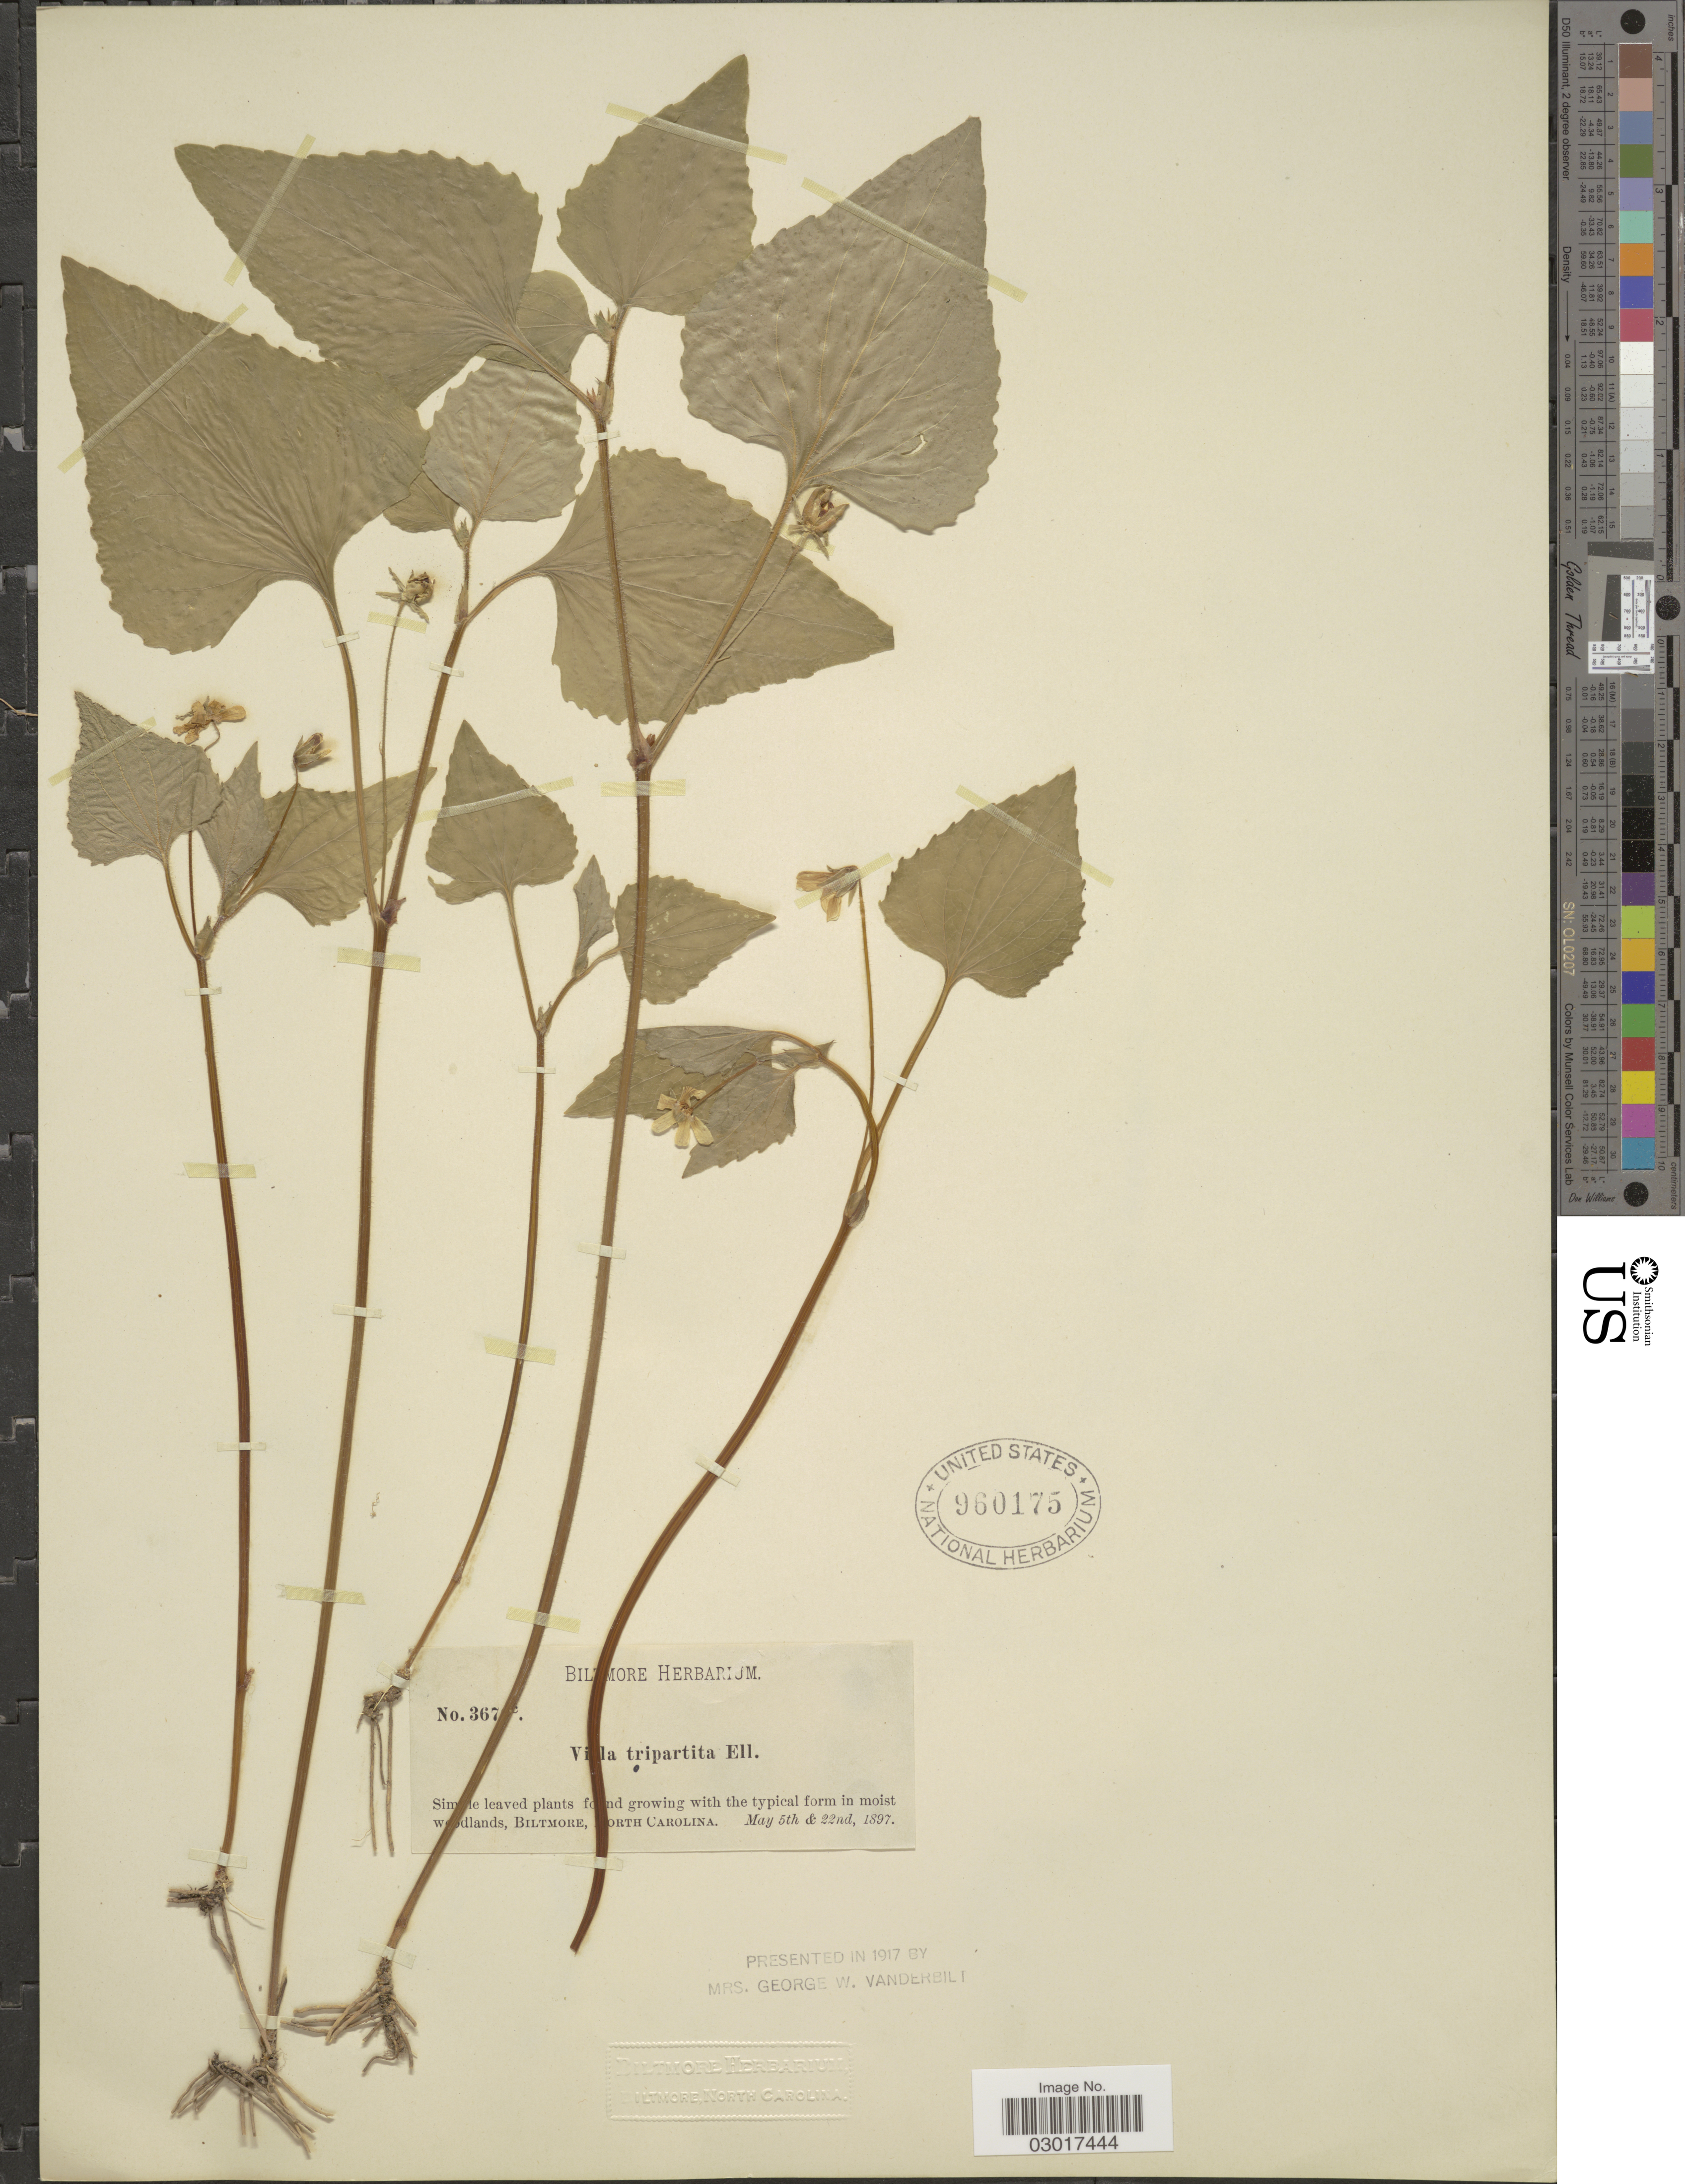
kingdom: Plantae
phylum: Tracheophyta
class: Magnoliopsida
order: Malpighiales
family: Violaceae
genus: Viola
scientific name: Viola tripartita var. glaberrima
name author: (Ging.) R.M. Harper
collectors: ex herb. Biltmore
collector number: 367e*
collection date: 1897-05-05/1897-05-22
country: United States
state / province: North Carolina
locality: Biltmore.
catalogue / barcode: US 960175